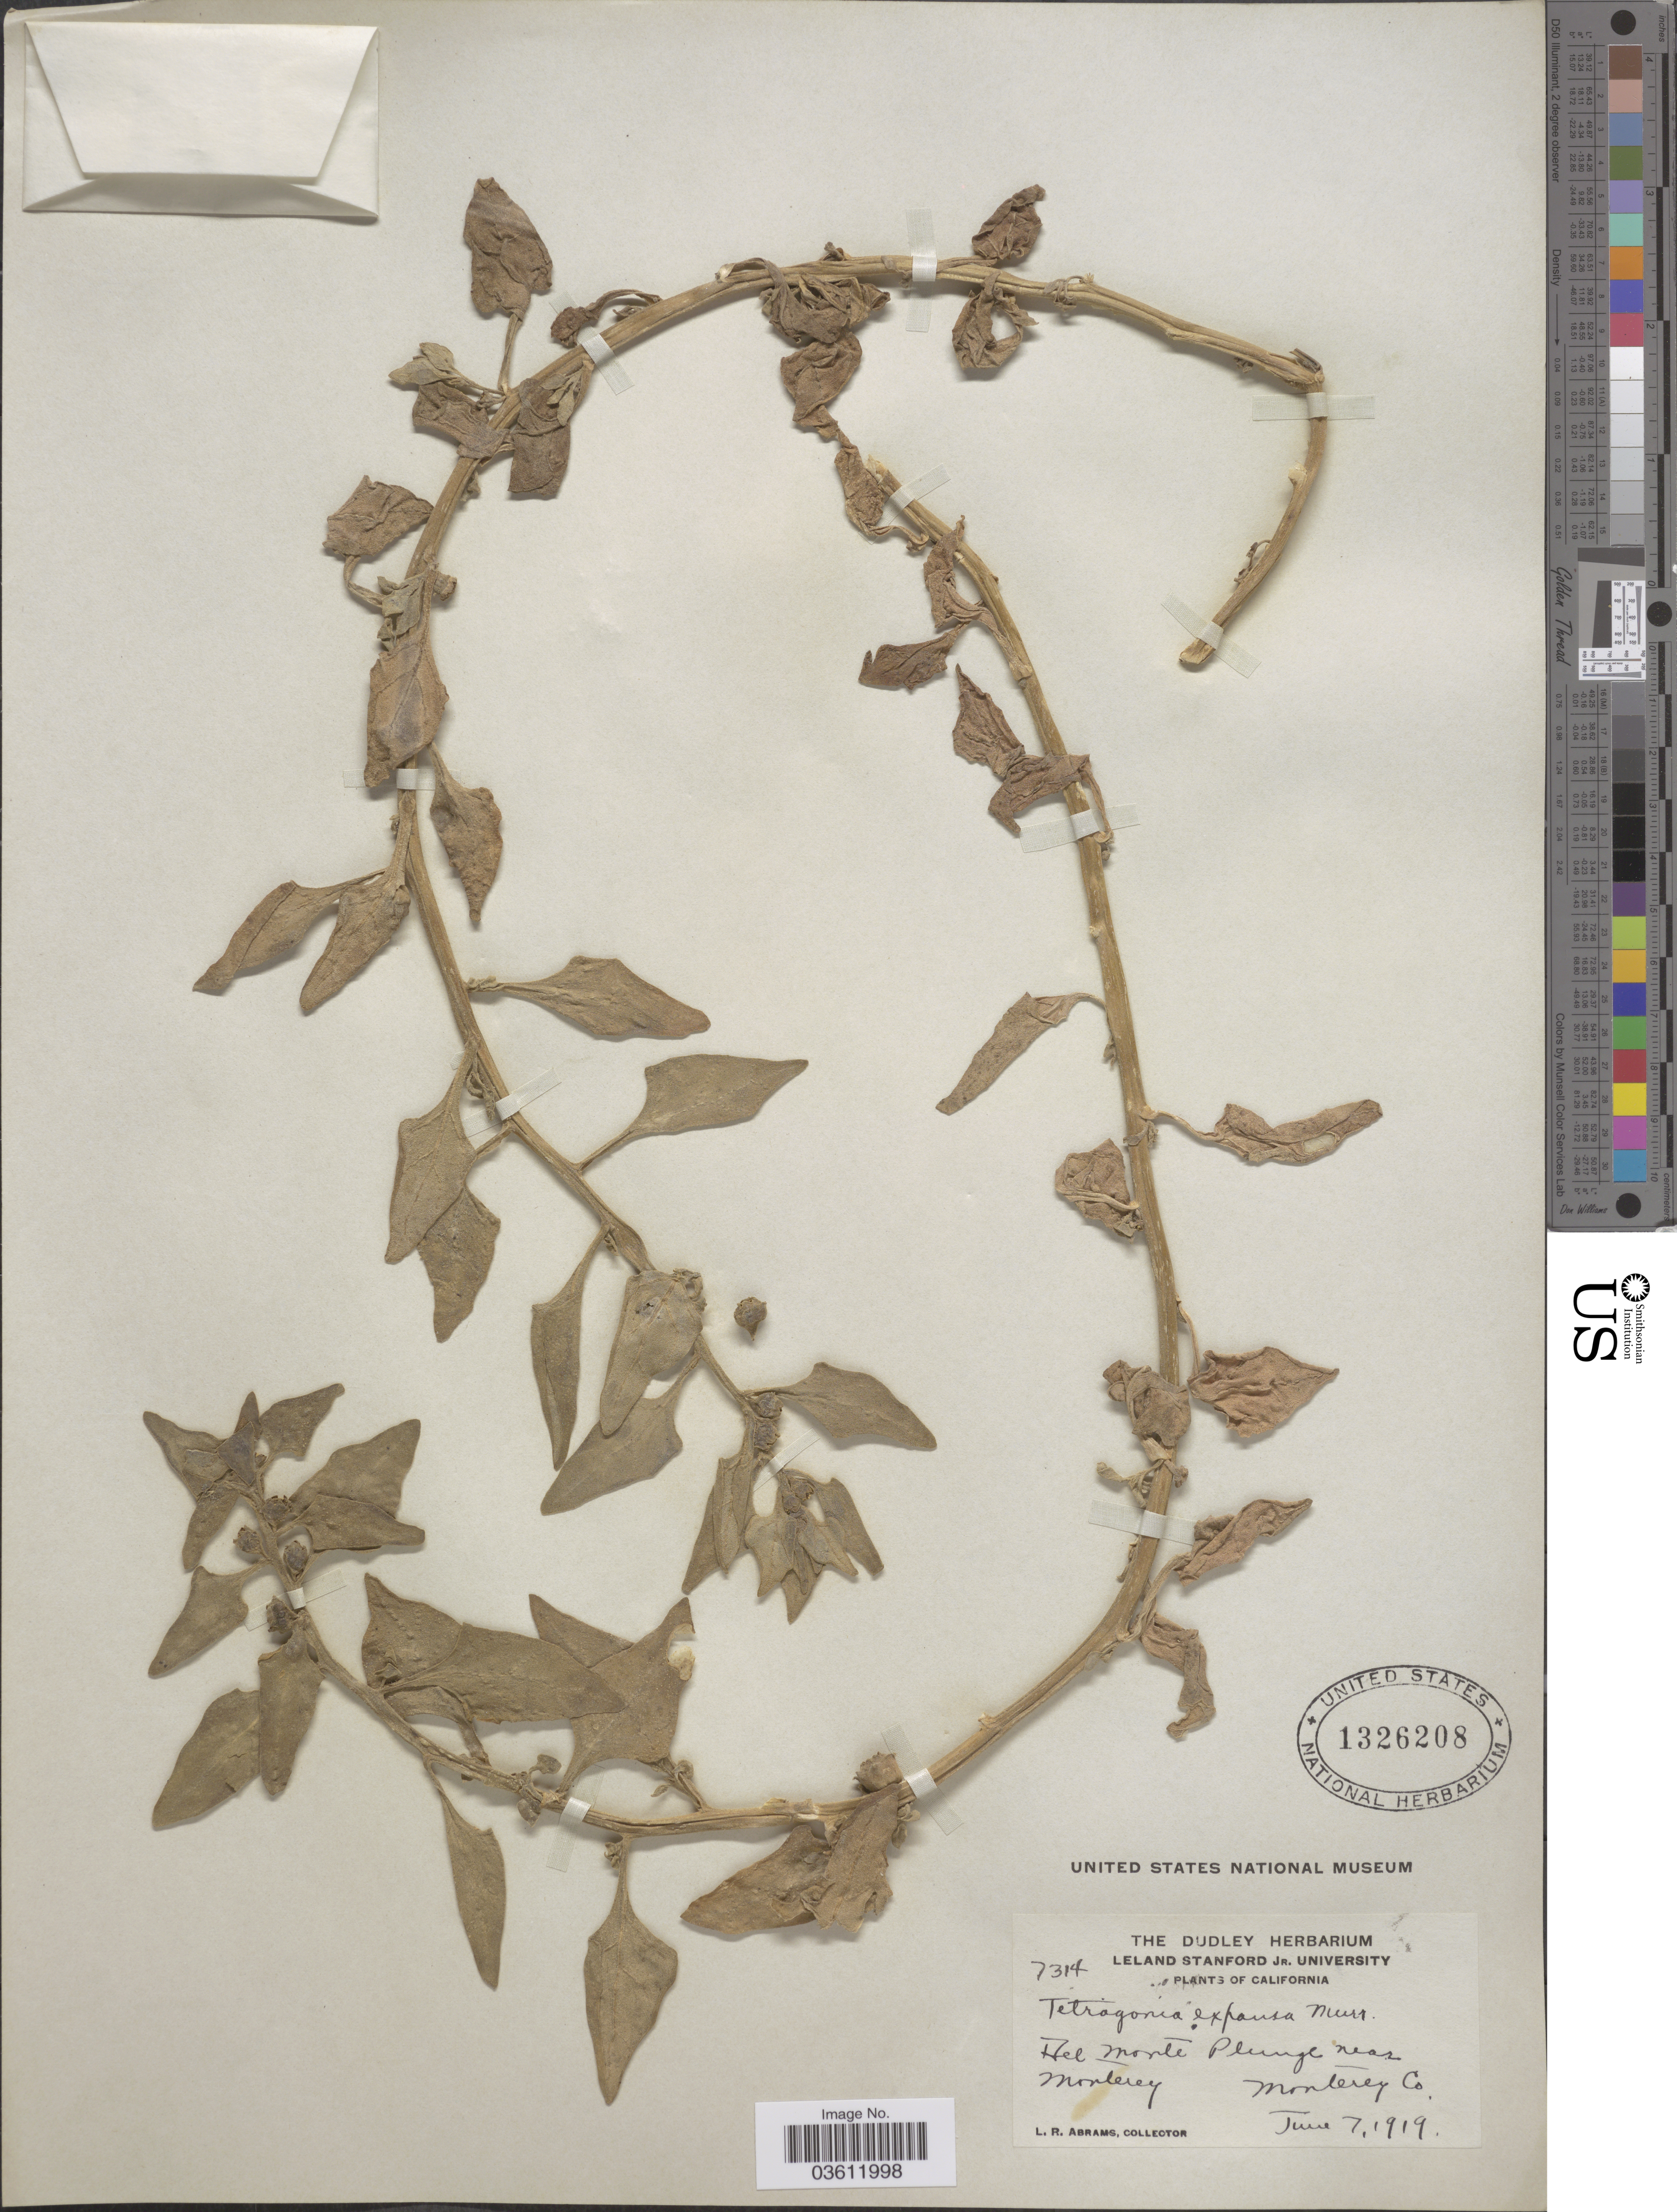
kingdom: Plantae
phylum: Tracheophyta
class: Magnoliopsida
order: Caryophyllales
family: Aizoaceae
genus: Tetragonia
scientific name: Tetragonia expansa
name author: Murr.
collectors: L. Abrams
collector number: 7314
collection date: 1919-06-07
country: United States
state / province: California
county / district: Monterey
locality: Del Monte Plunge near Monterey, Monterey Co.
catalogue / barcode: US 1326208